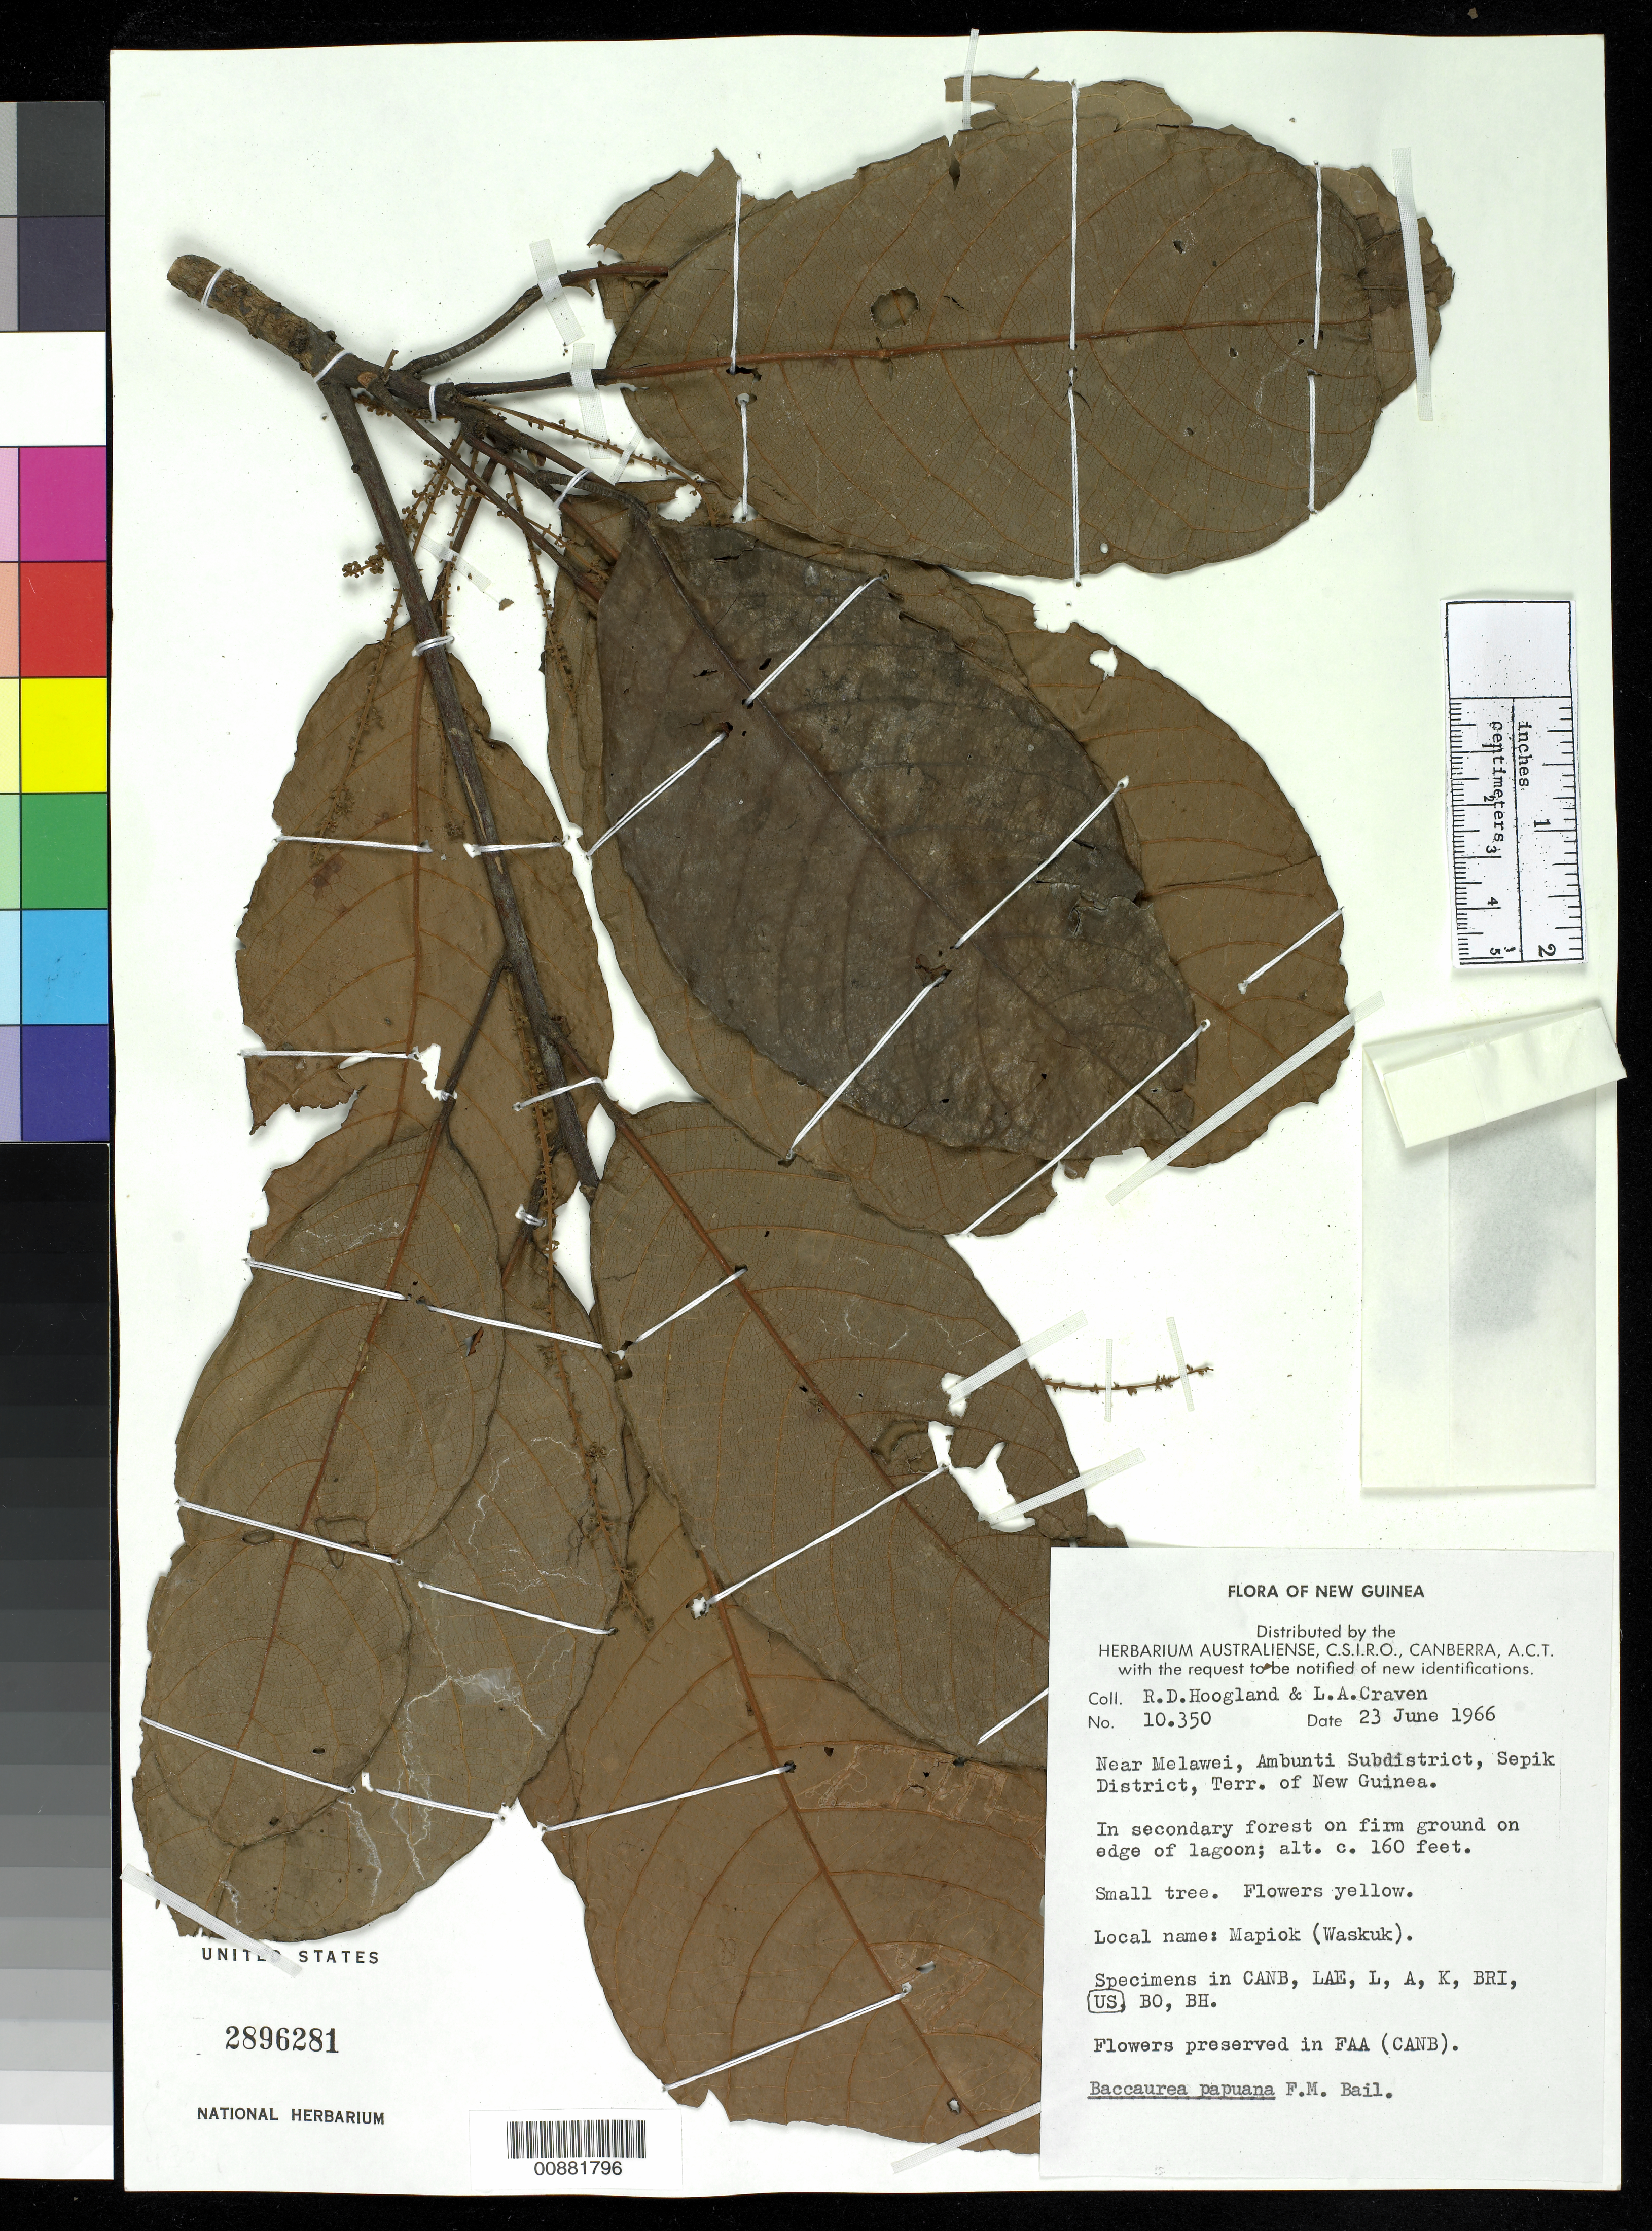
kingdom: Plantae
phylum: Tracheophyta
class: Magnoliopsida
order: Malpighiales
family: Phyllanthaceae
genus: Baccaurea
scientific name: Baccaurea papuana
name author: F.M. Bailey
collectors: R. D. Hoogland & L. A. Craven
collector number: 10350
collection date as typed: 23 Jun 1966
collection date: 1966-06-23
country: Papua New Guinea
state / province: East Sepik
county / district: Ambunti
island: New Guinea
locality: Near Melawei, Ambunti Subdistrict, Sepik districk, Terr. of New Guinea. In secondary forest on firm groung on edge of lagoon; alt. c. 160 ft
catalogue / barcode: US 2896281